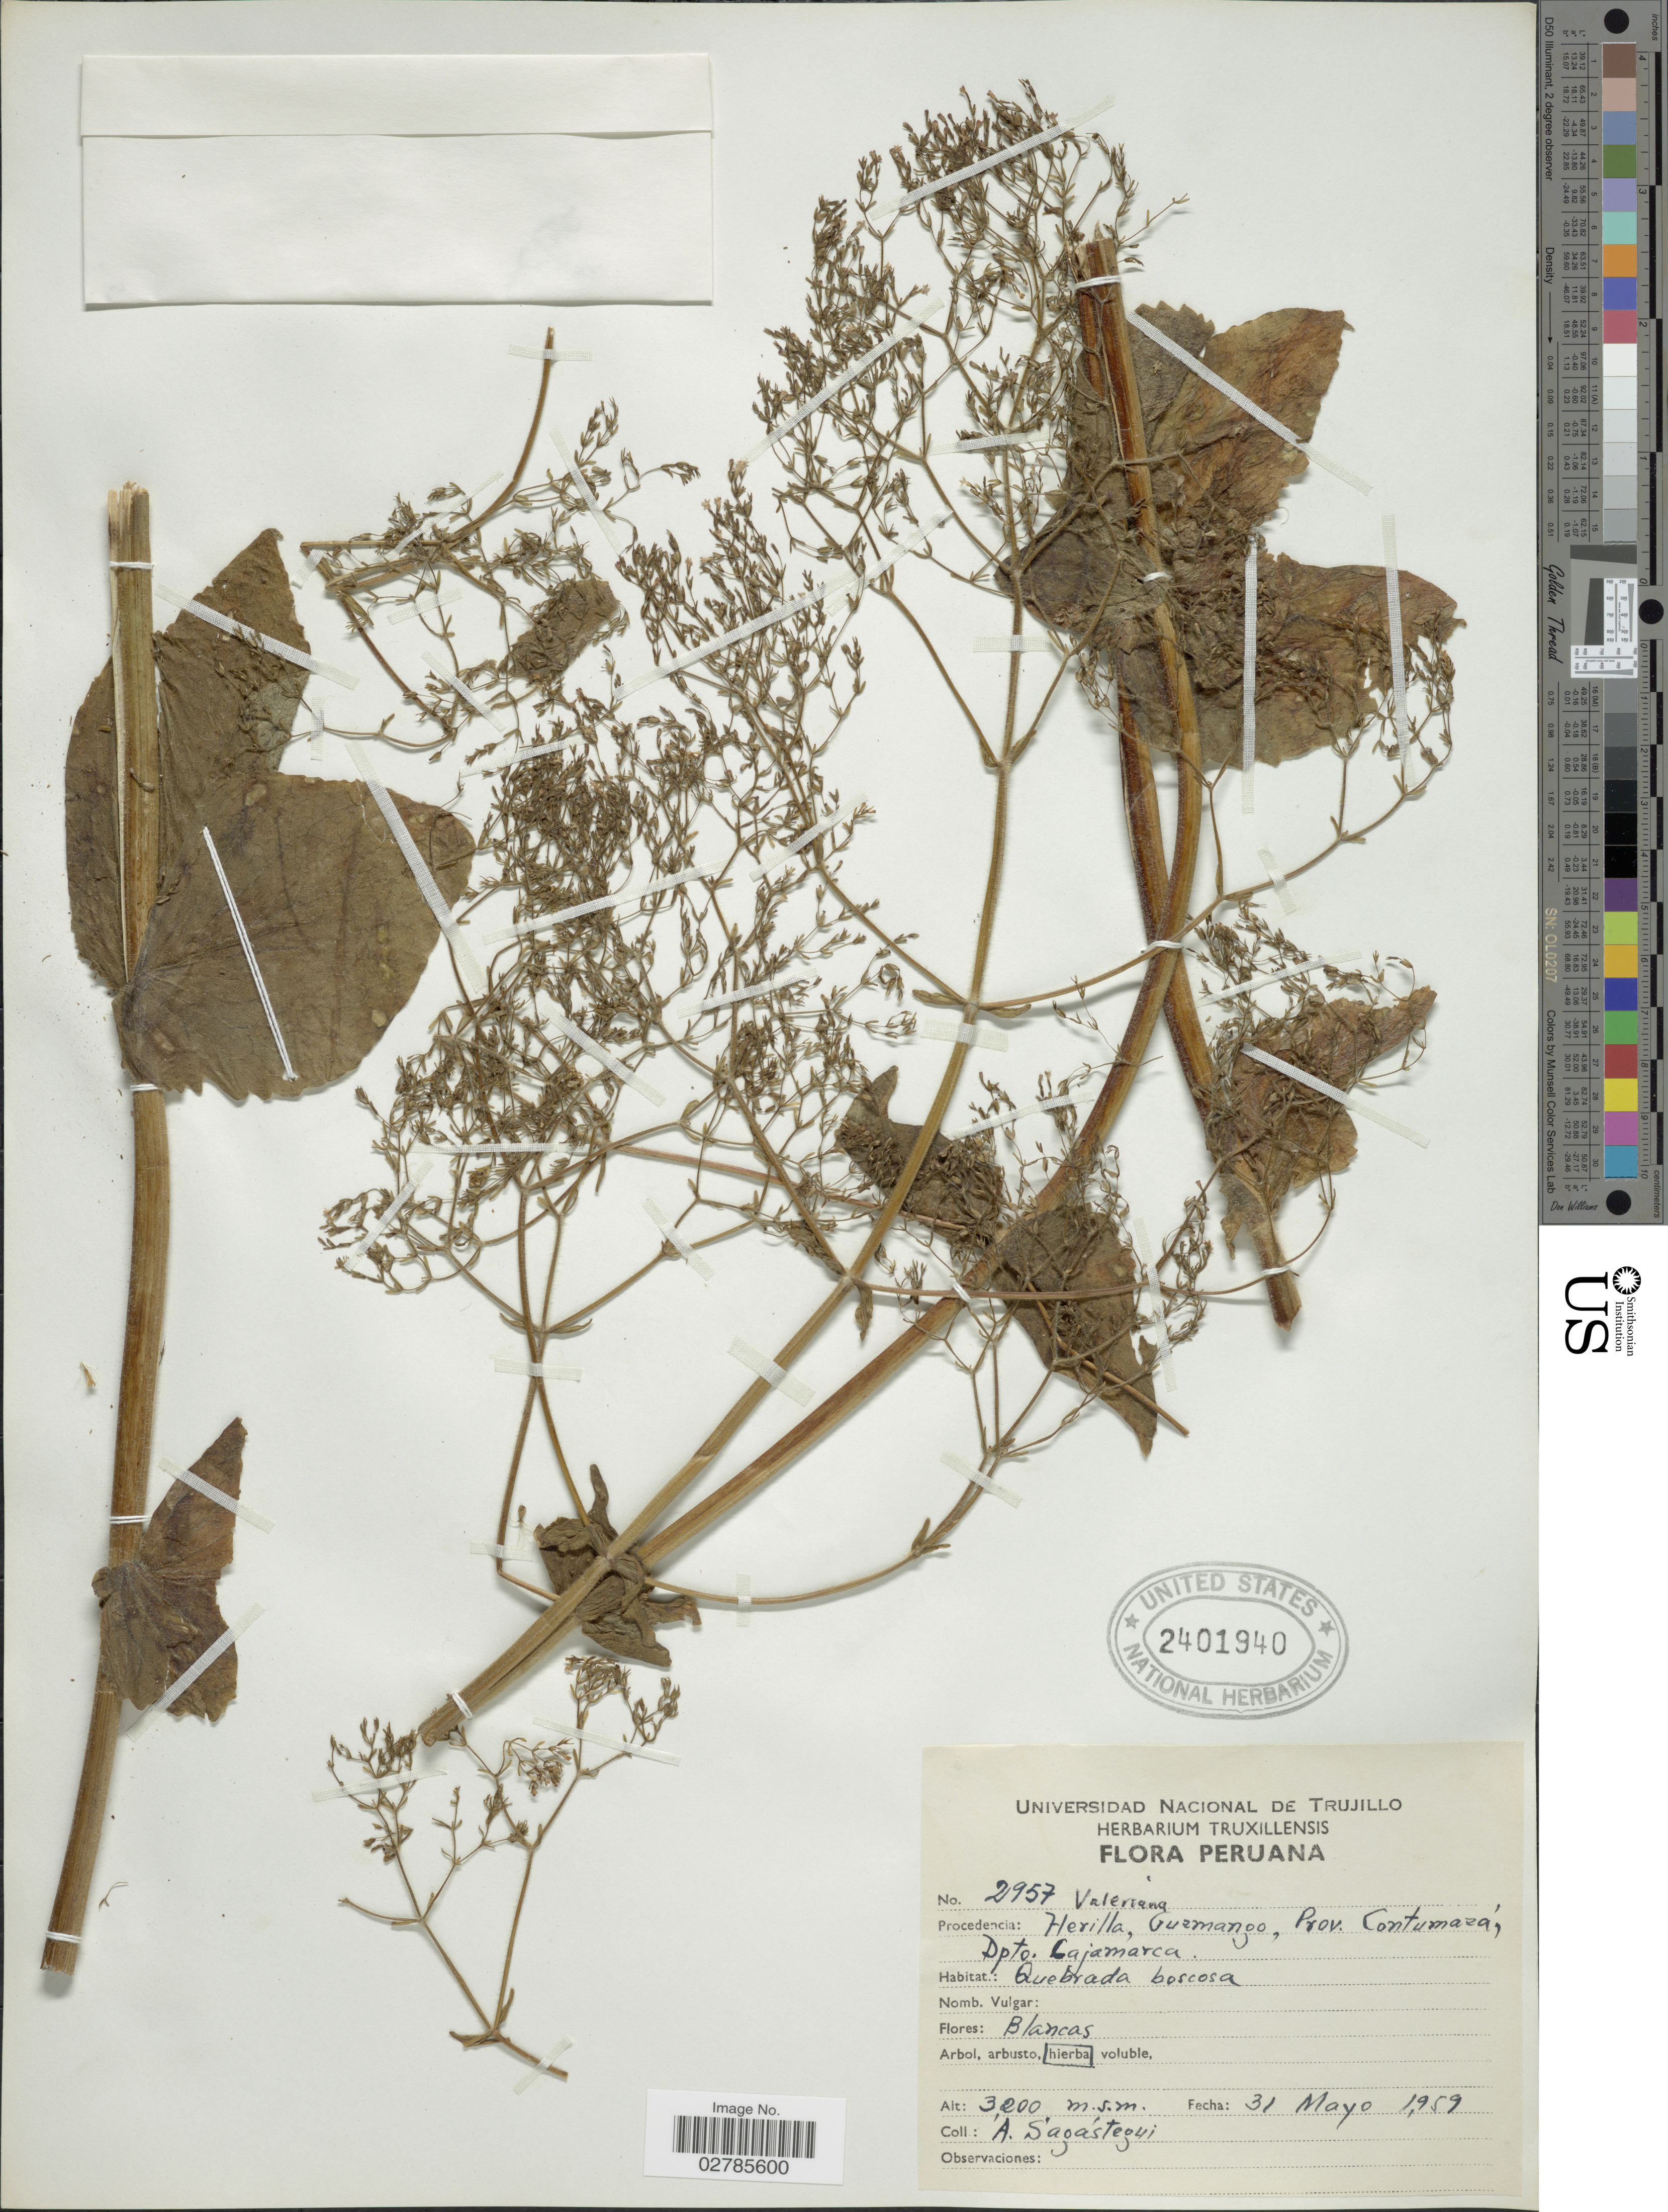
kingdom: Plantae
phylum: Tracheophyta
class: Magnoliopsida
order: Dipsacales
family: Caprifoliaceae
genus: Valeriana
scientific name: Valeriana sp.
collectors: A. Sagástequi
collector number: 2957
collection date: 1959-05-31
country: Peru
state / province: Cajamarca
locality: Procedencia: Herilla, Guzmango, Prov. Contumazá, Dpto. Cajamarca.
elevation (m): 3200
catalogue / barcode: US 2401940